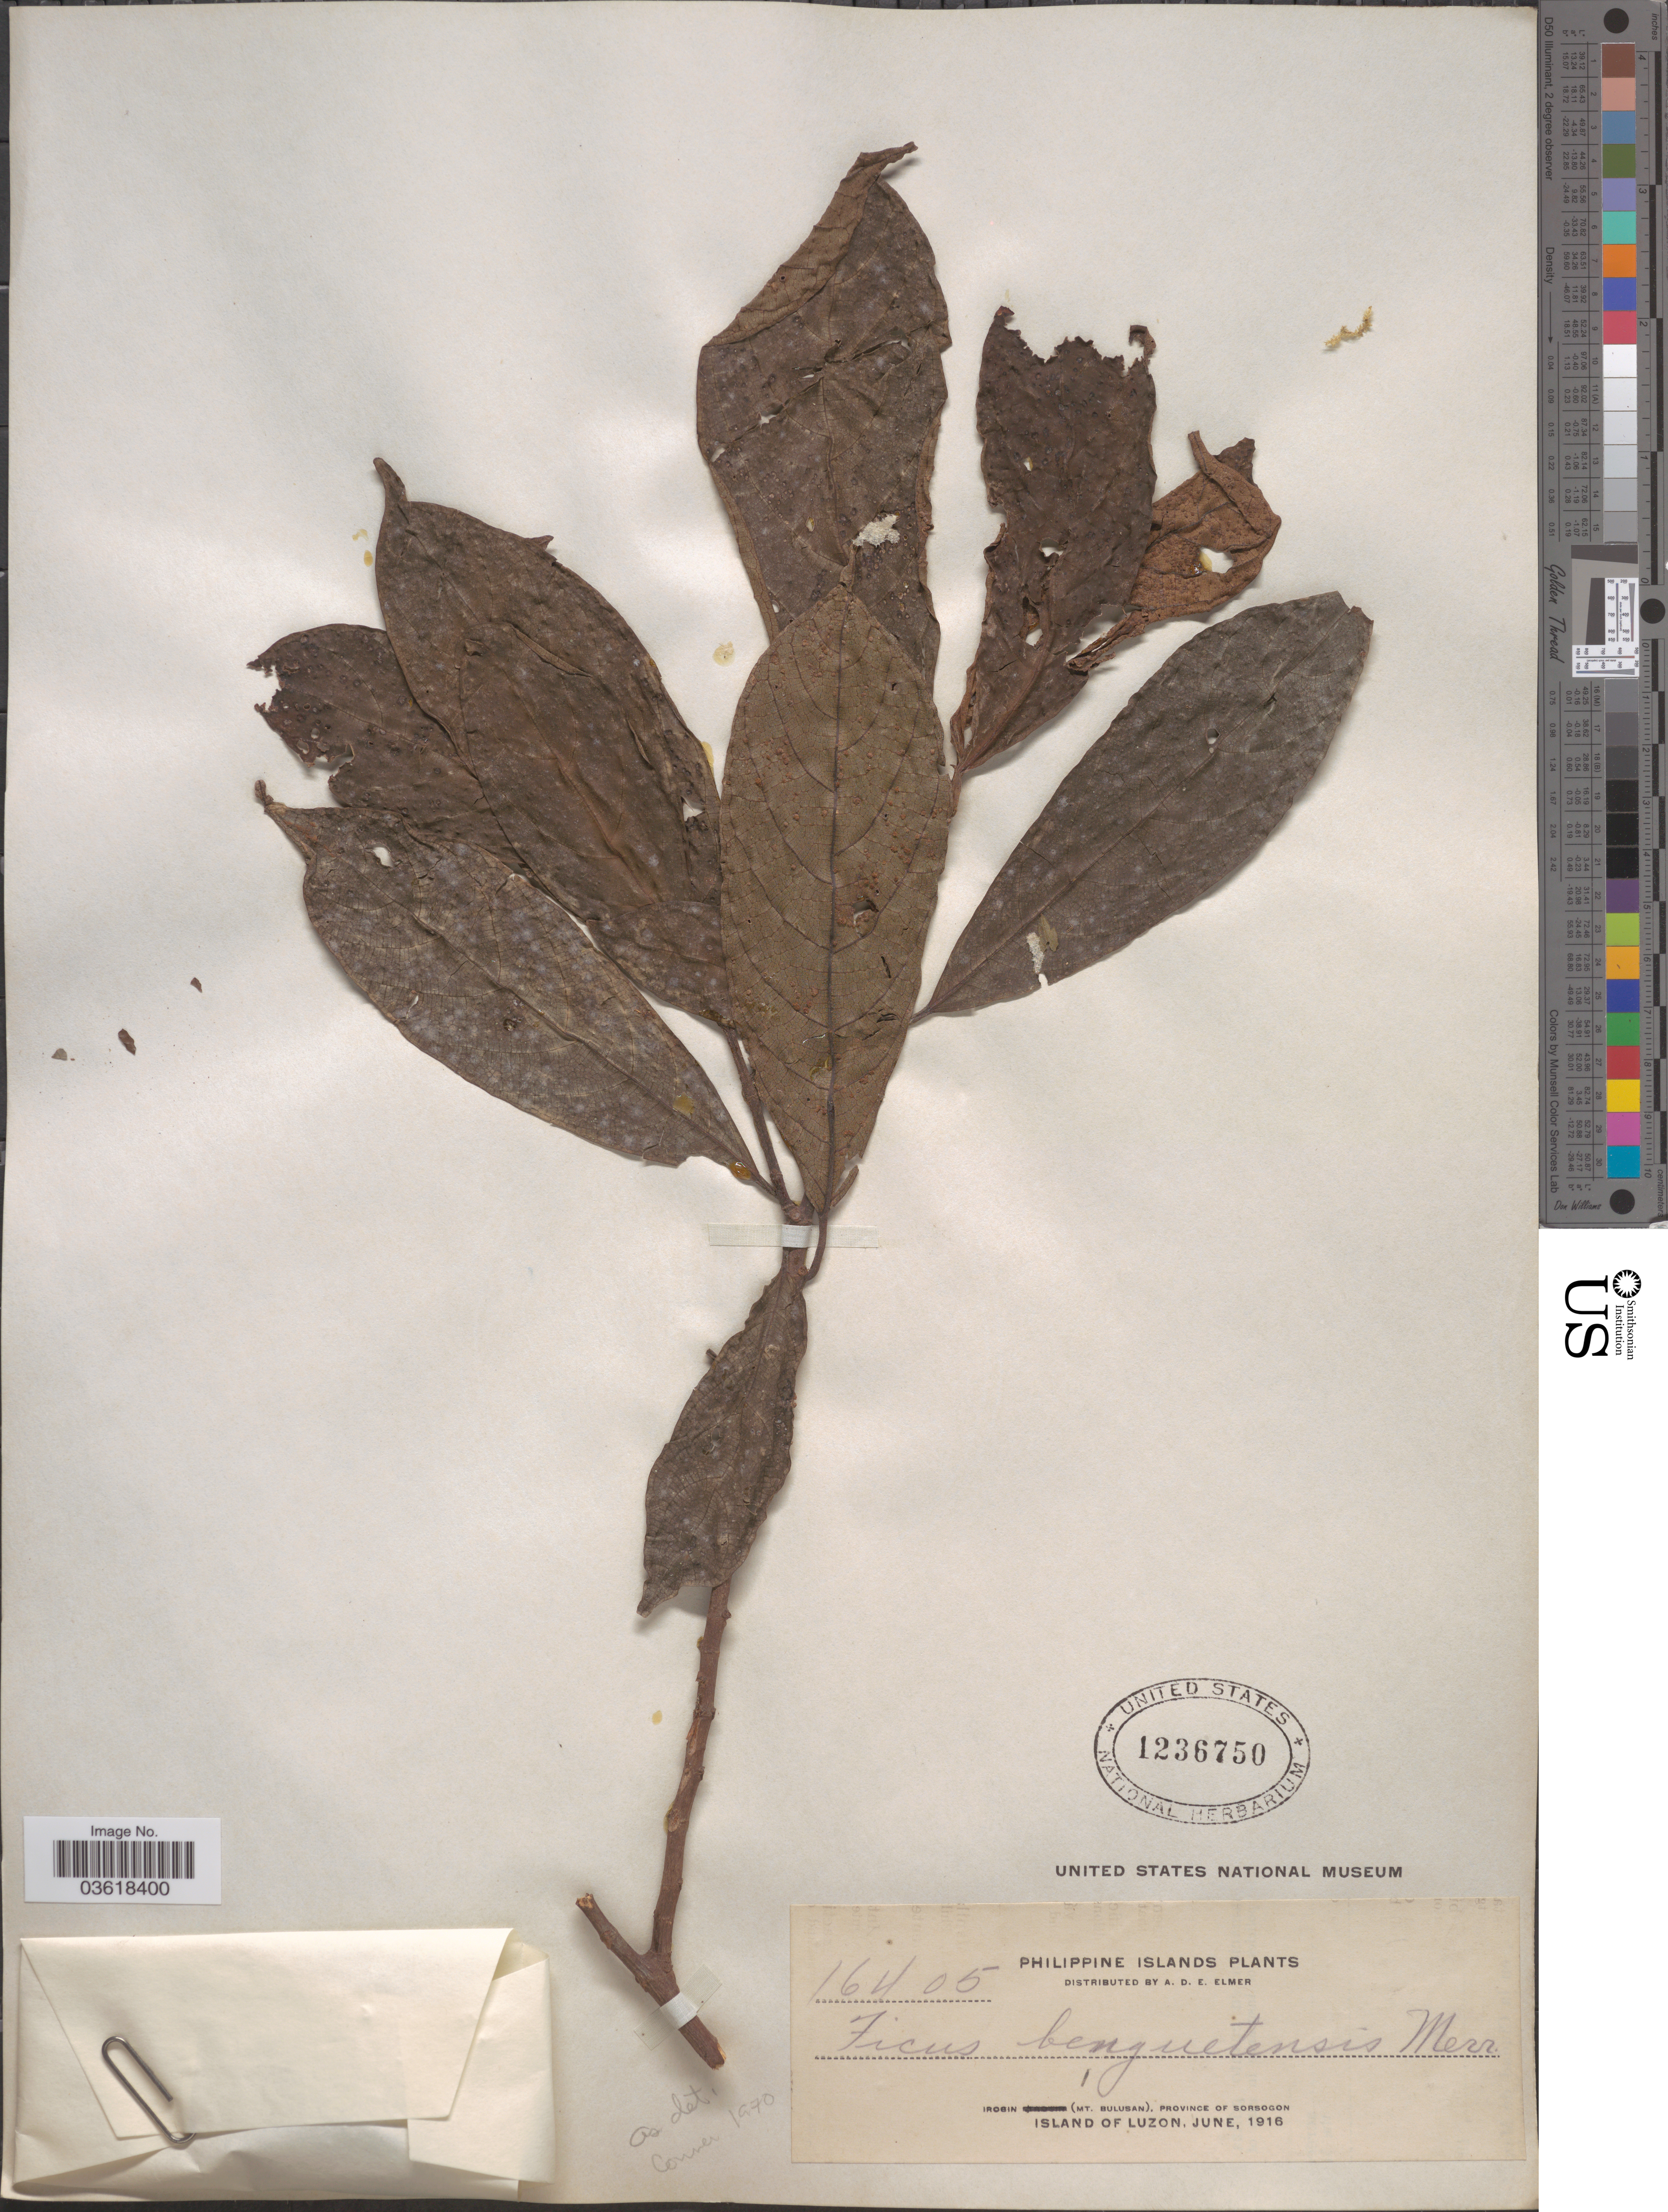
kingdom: Plantae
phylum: Tracheophyta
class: Magnoliopsida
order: Rosales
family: Moraceae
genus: Ficus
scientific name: Ficus benguetensis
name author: Merr.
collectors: A. D. E. Elmer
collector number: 16405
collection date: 1916-06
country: Philippines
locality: Irosin (Mt. Bulusan), Province of Sorsogon, Island of Luzon.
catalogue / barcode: US 1236750